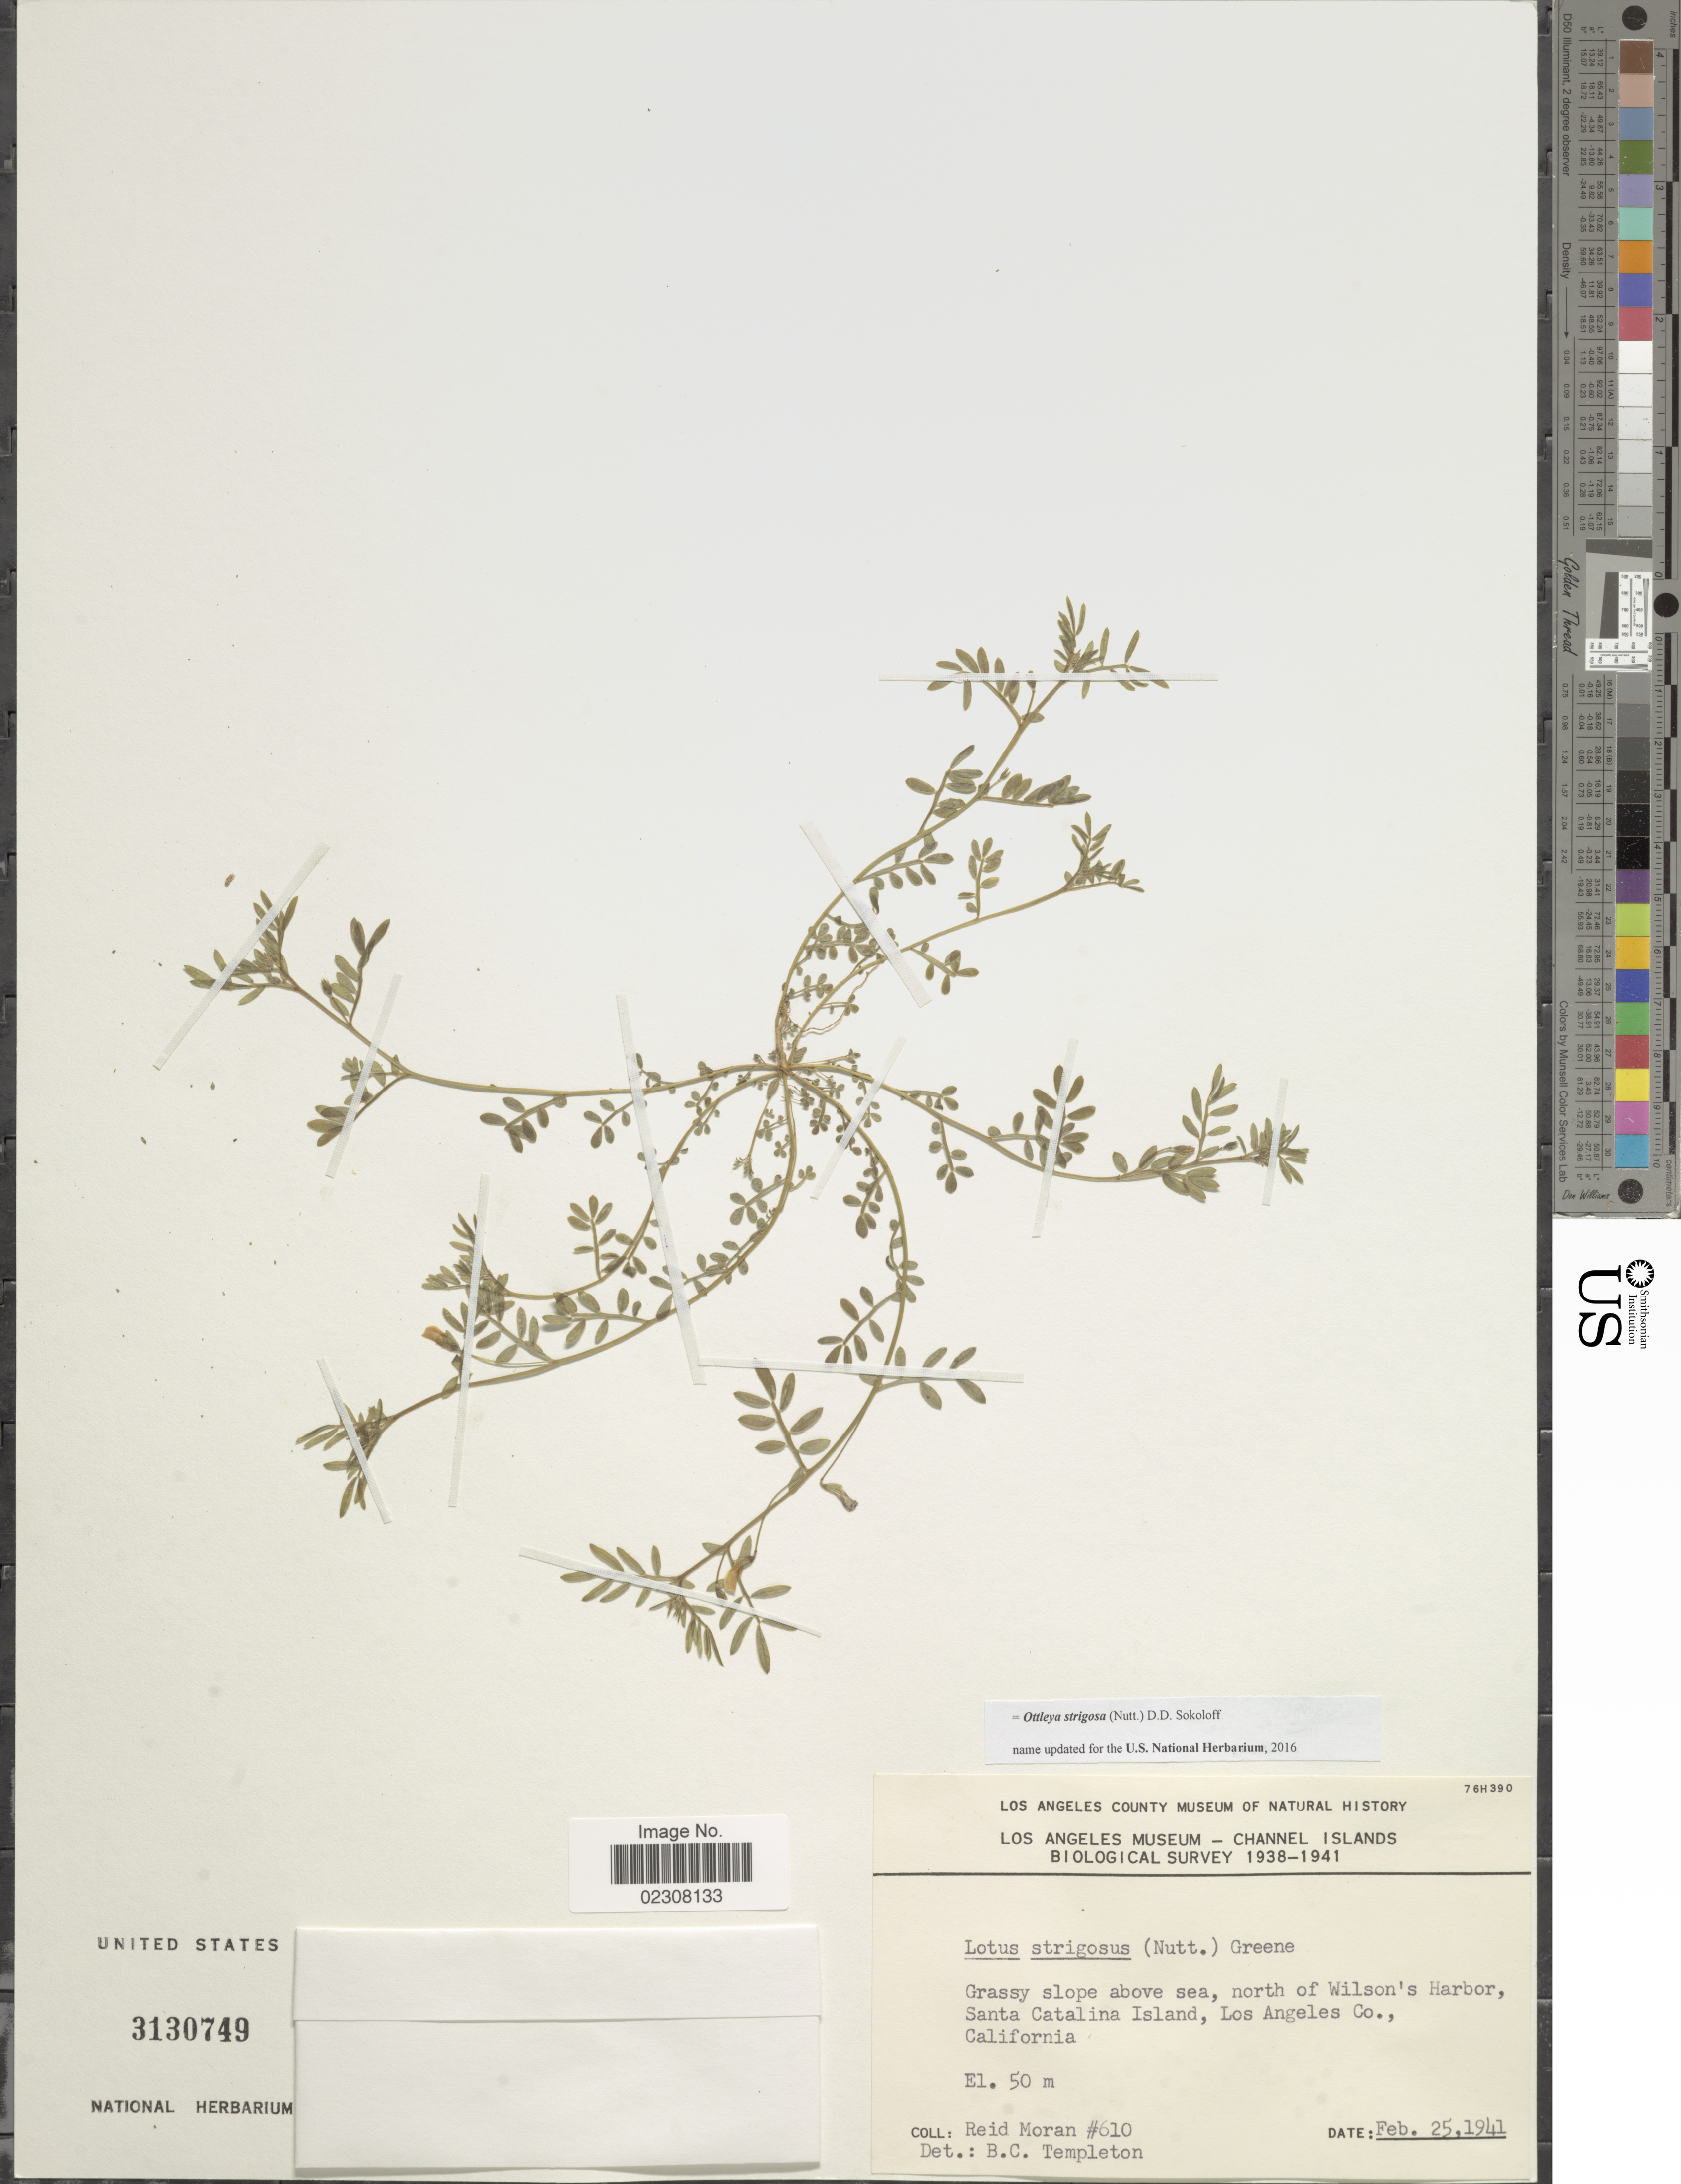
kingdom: Plantae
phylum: Tracheophyta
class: Magnoliopsida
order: Fabales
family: Fabaceae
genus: Ottleya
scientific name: Ottleya strigosa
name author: (Nutt.) D.D. Sokoloff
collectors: R. V. Moran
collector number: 610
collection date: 1941-02-25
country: United States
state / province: California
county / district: Los Angeles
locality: Grassy slope above sea, north of Wilson's Harbor, Santa Catalina Island, Los Angeles Co.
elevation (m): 50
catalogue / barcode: US 3130749